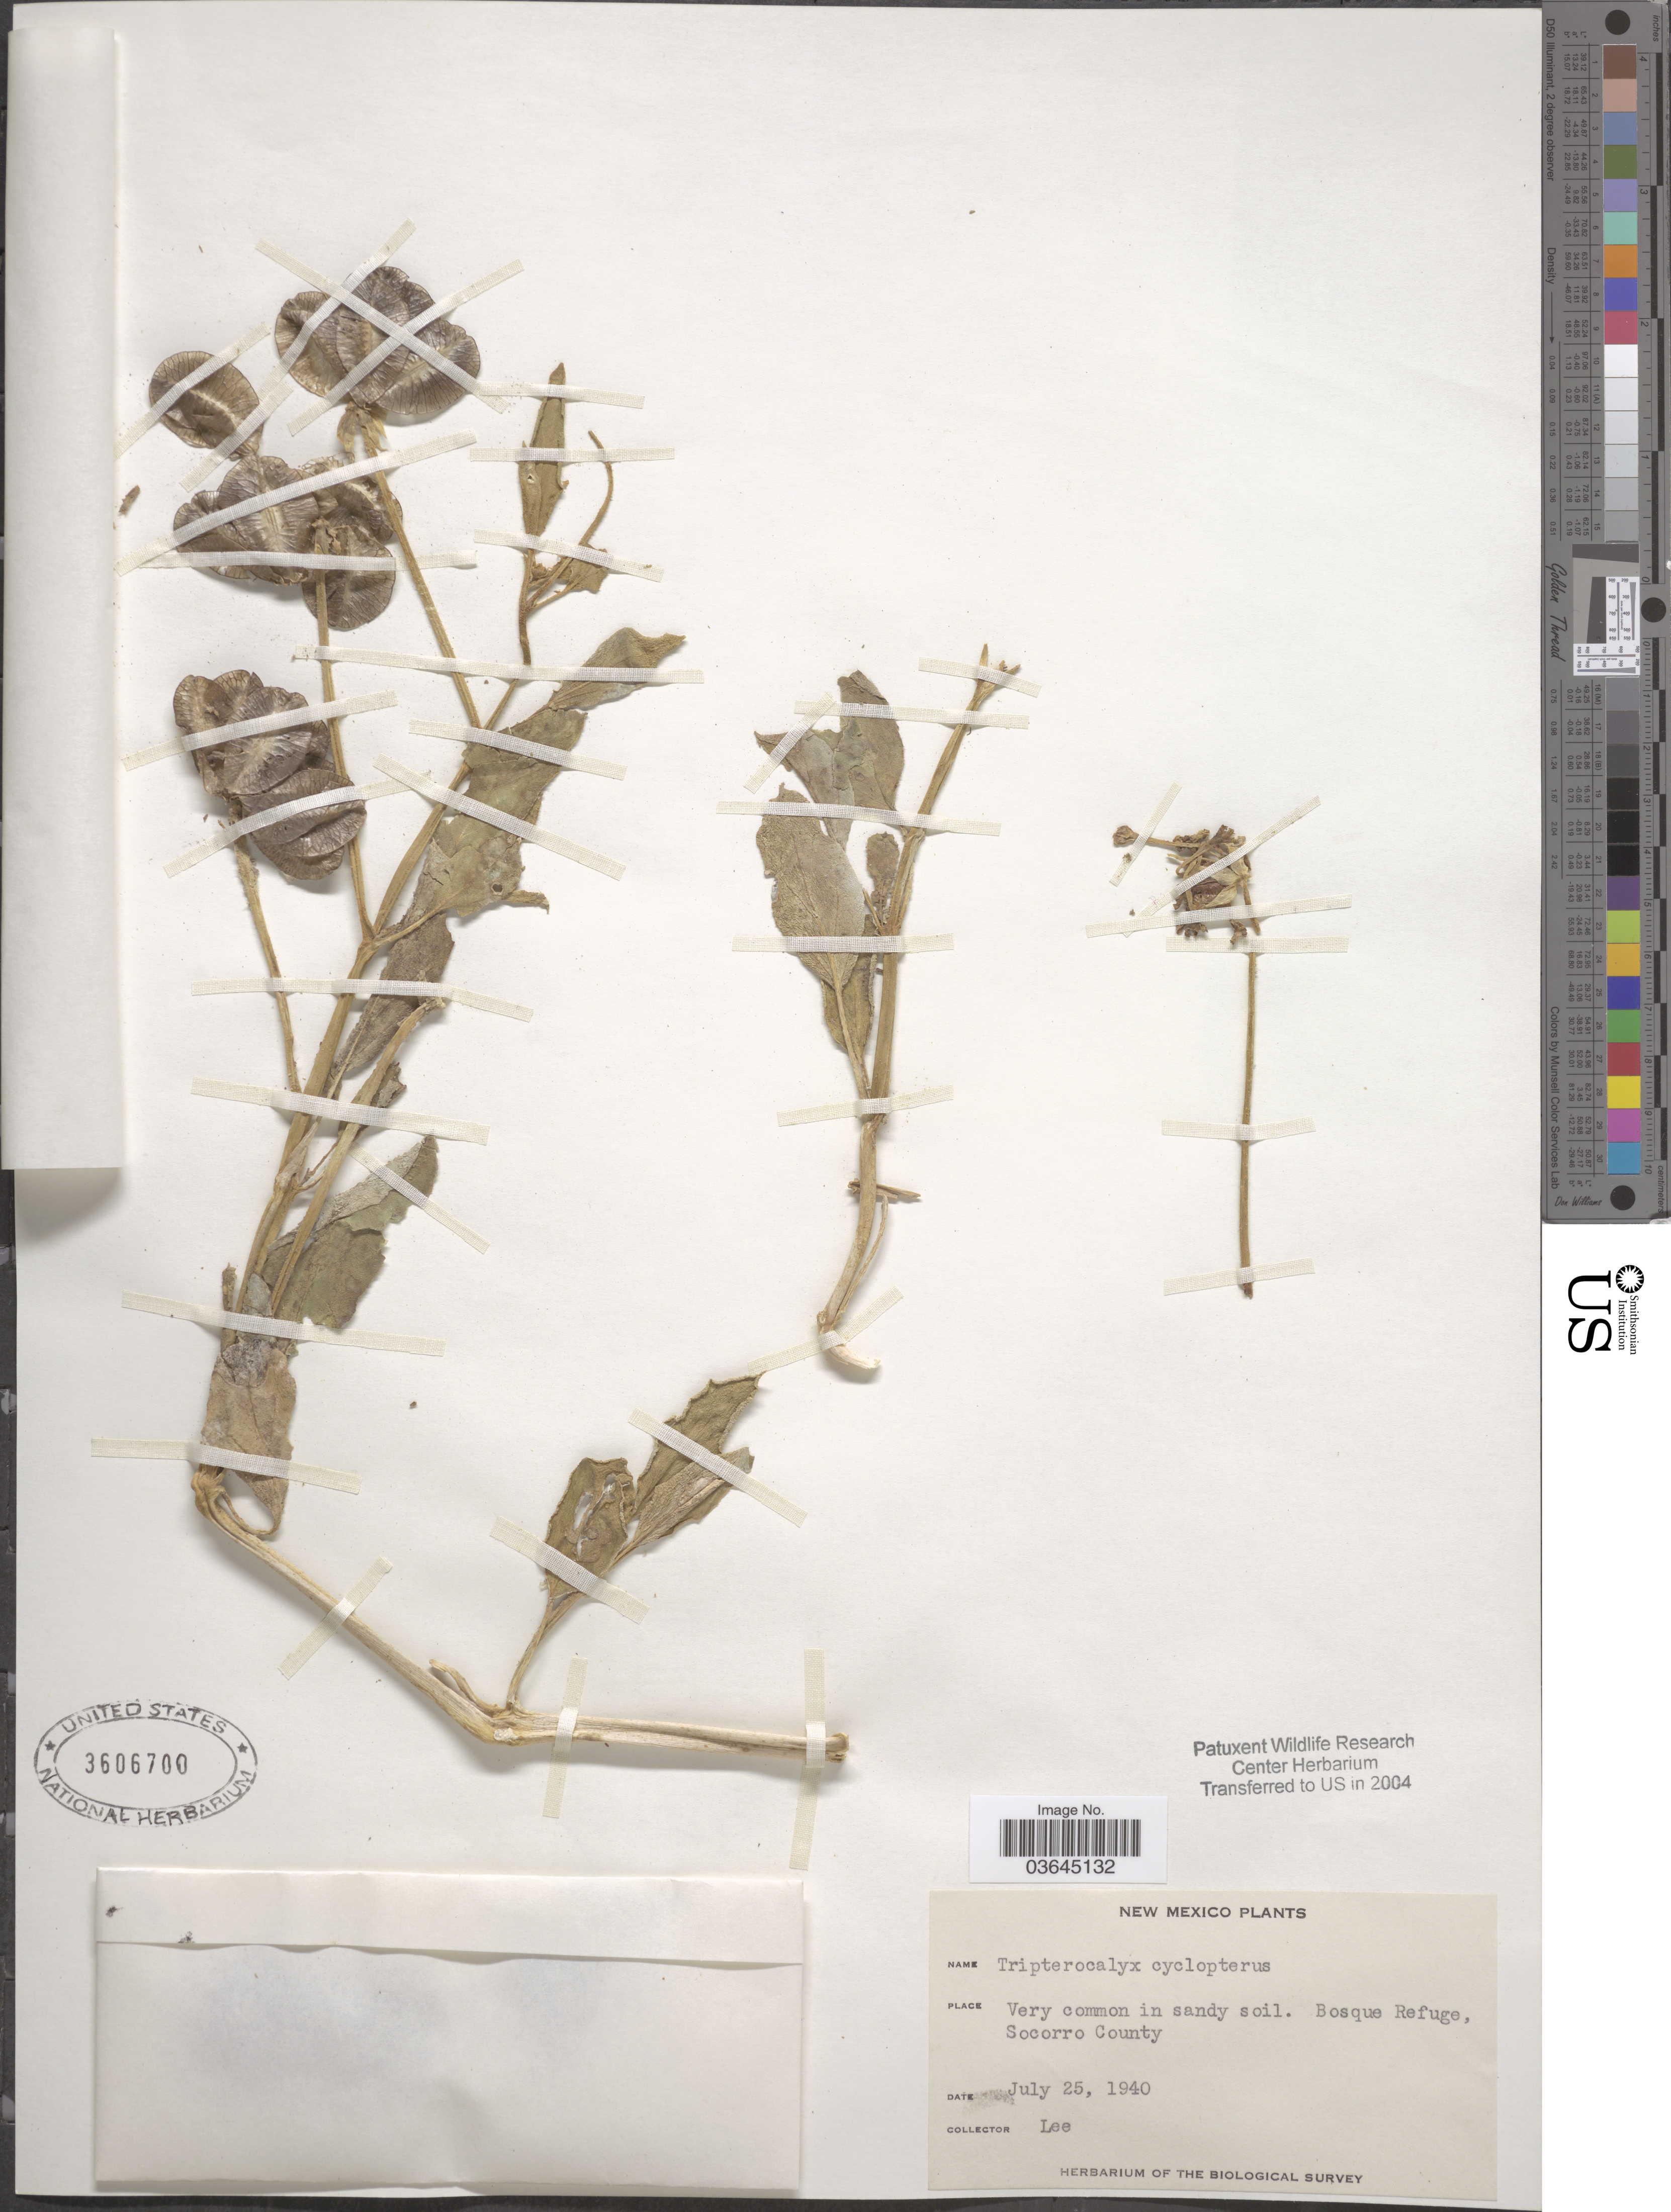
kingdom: Plantae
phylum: Tracheophyta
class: Magnoliopsida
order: Caryophyllales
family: Nyctaginaceae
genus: Tripterocalyx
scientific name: Tripterocalyx carneus var. carneus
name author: (Greene) L.A. Galloway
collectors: -. Lee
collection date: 1940-07-25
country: United States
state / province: New Mexico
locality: Bosque Refuge, Socorro County.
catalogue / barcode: US 3606700